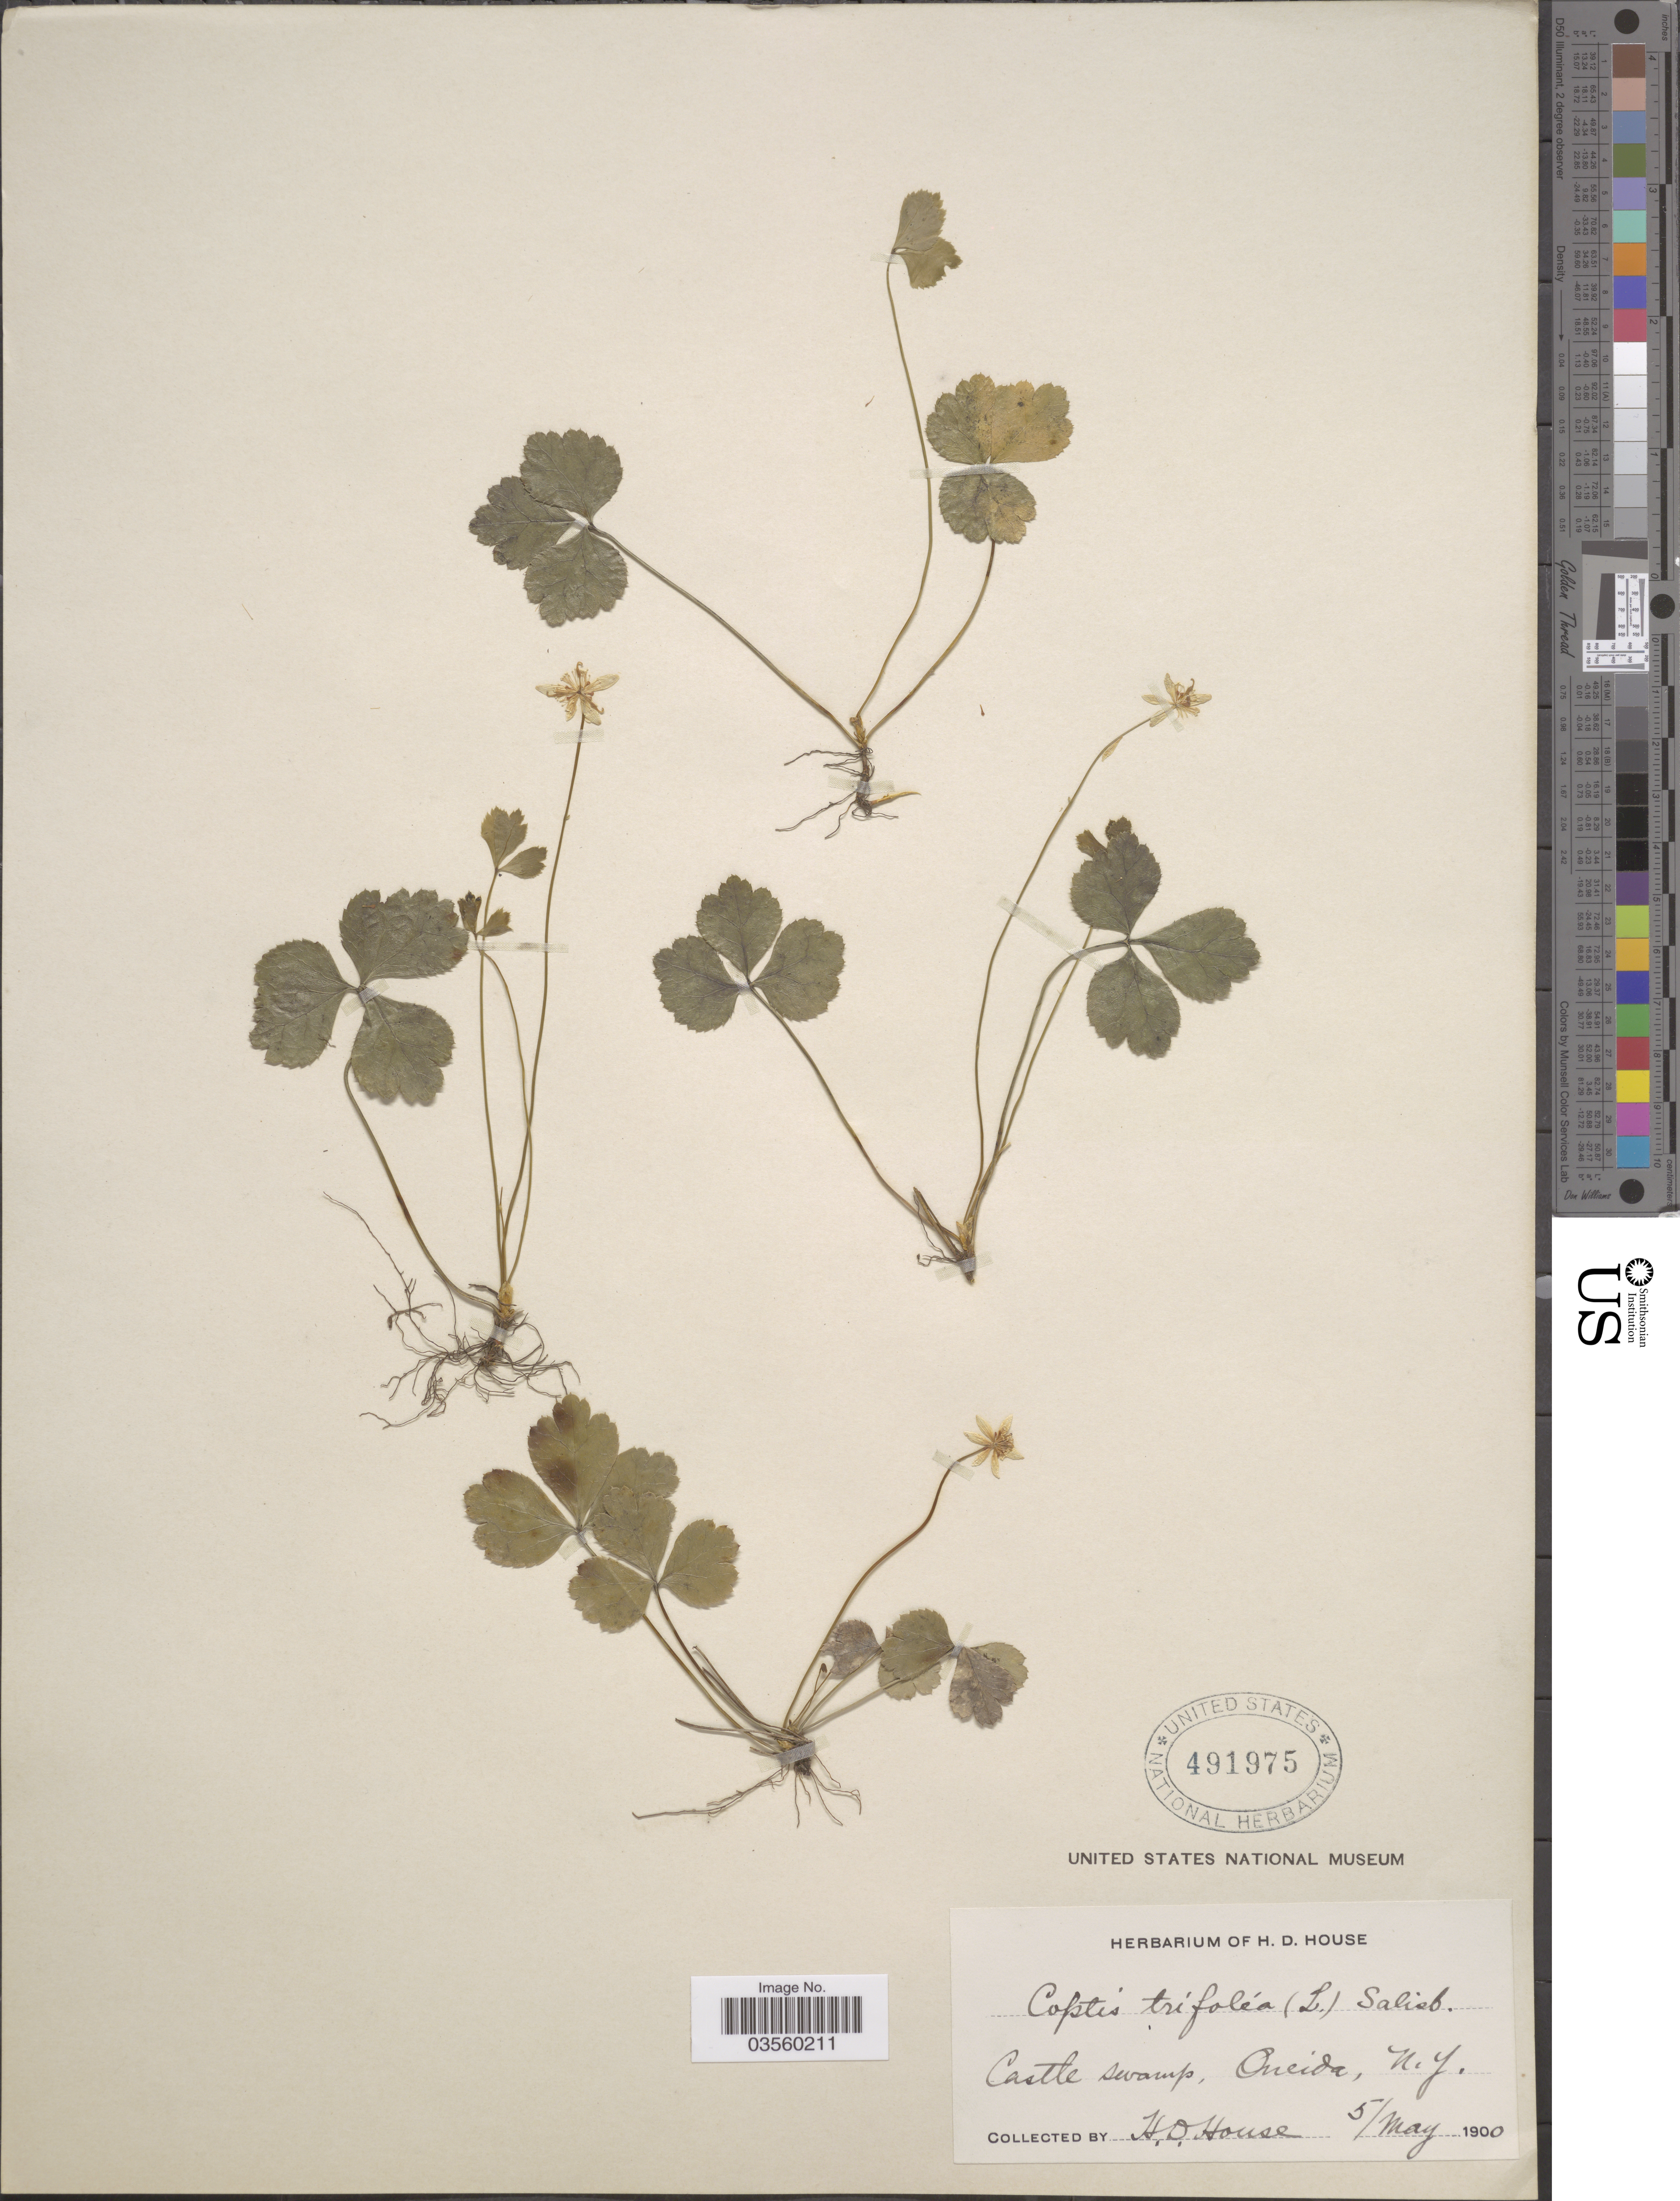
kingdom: Plantae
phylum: Tracheophyta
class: Magnoliopsida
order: Ranunculales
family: Ranunculaceae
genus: Coptis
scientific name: Coptis trifolia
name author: (L.) Salisb.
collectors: H. D. House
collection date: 1900-05-05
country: United States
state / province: New York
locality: Castle swamp, Oneida.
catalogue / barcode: US 491975